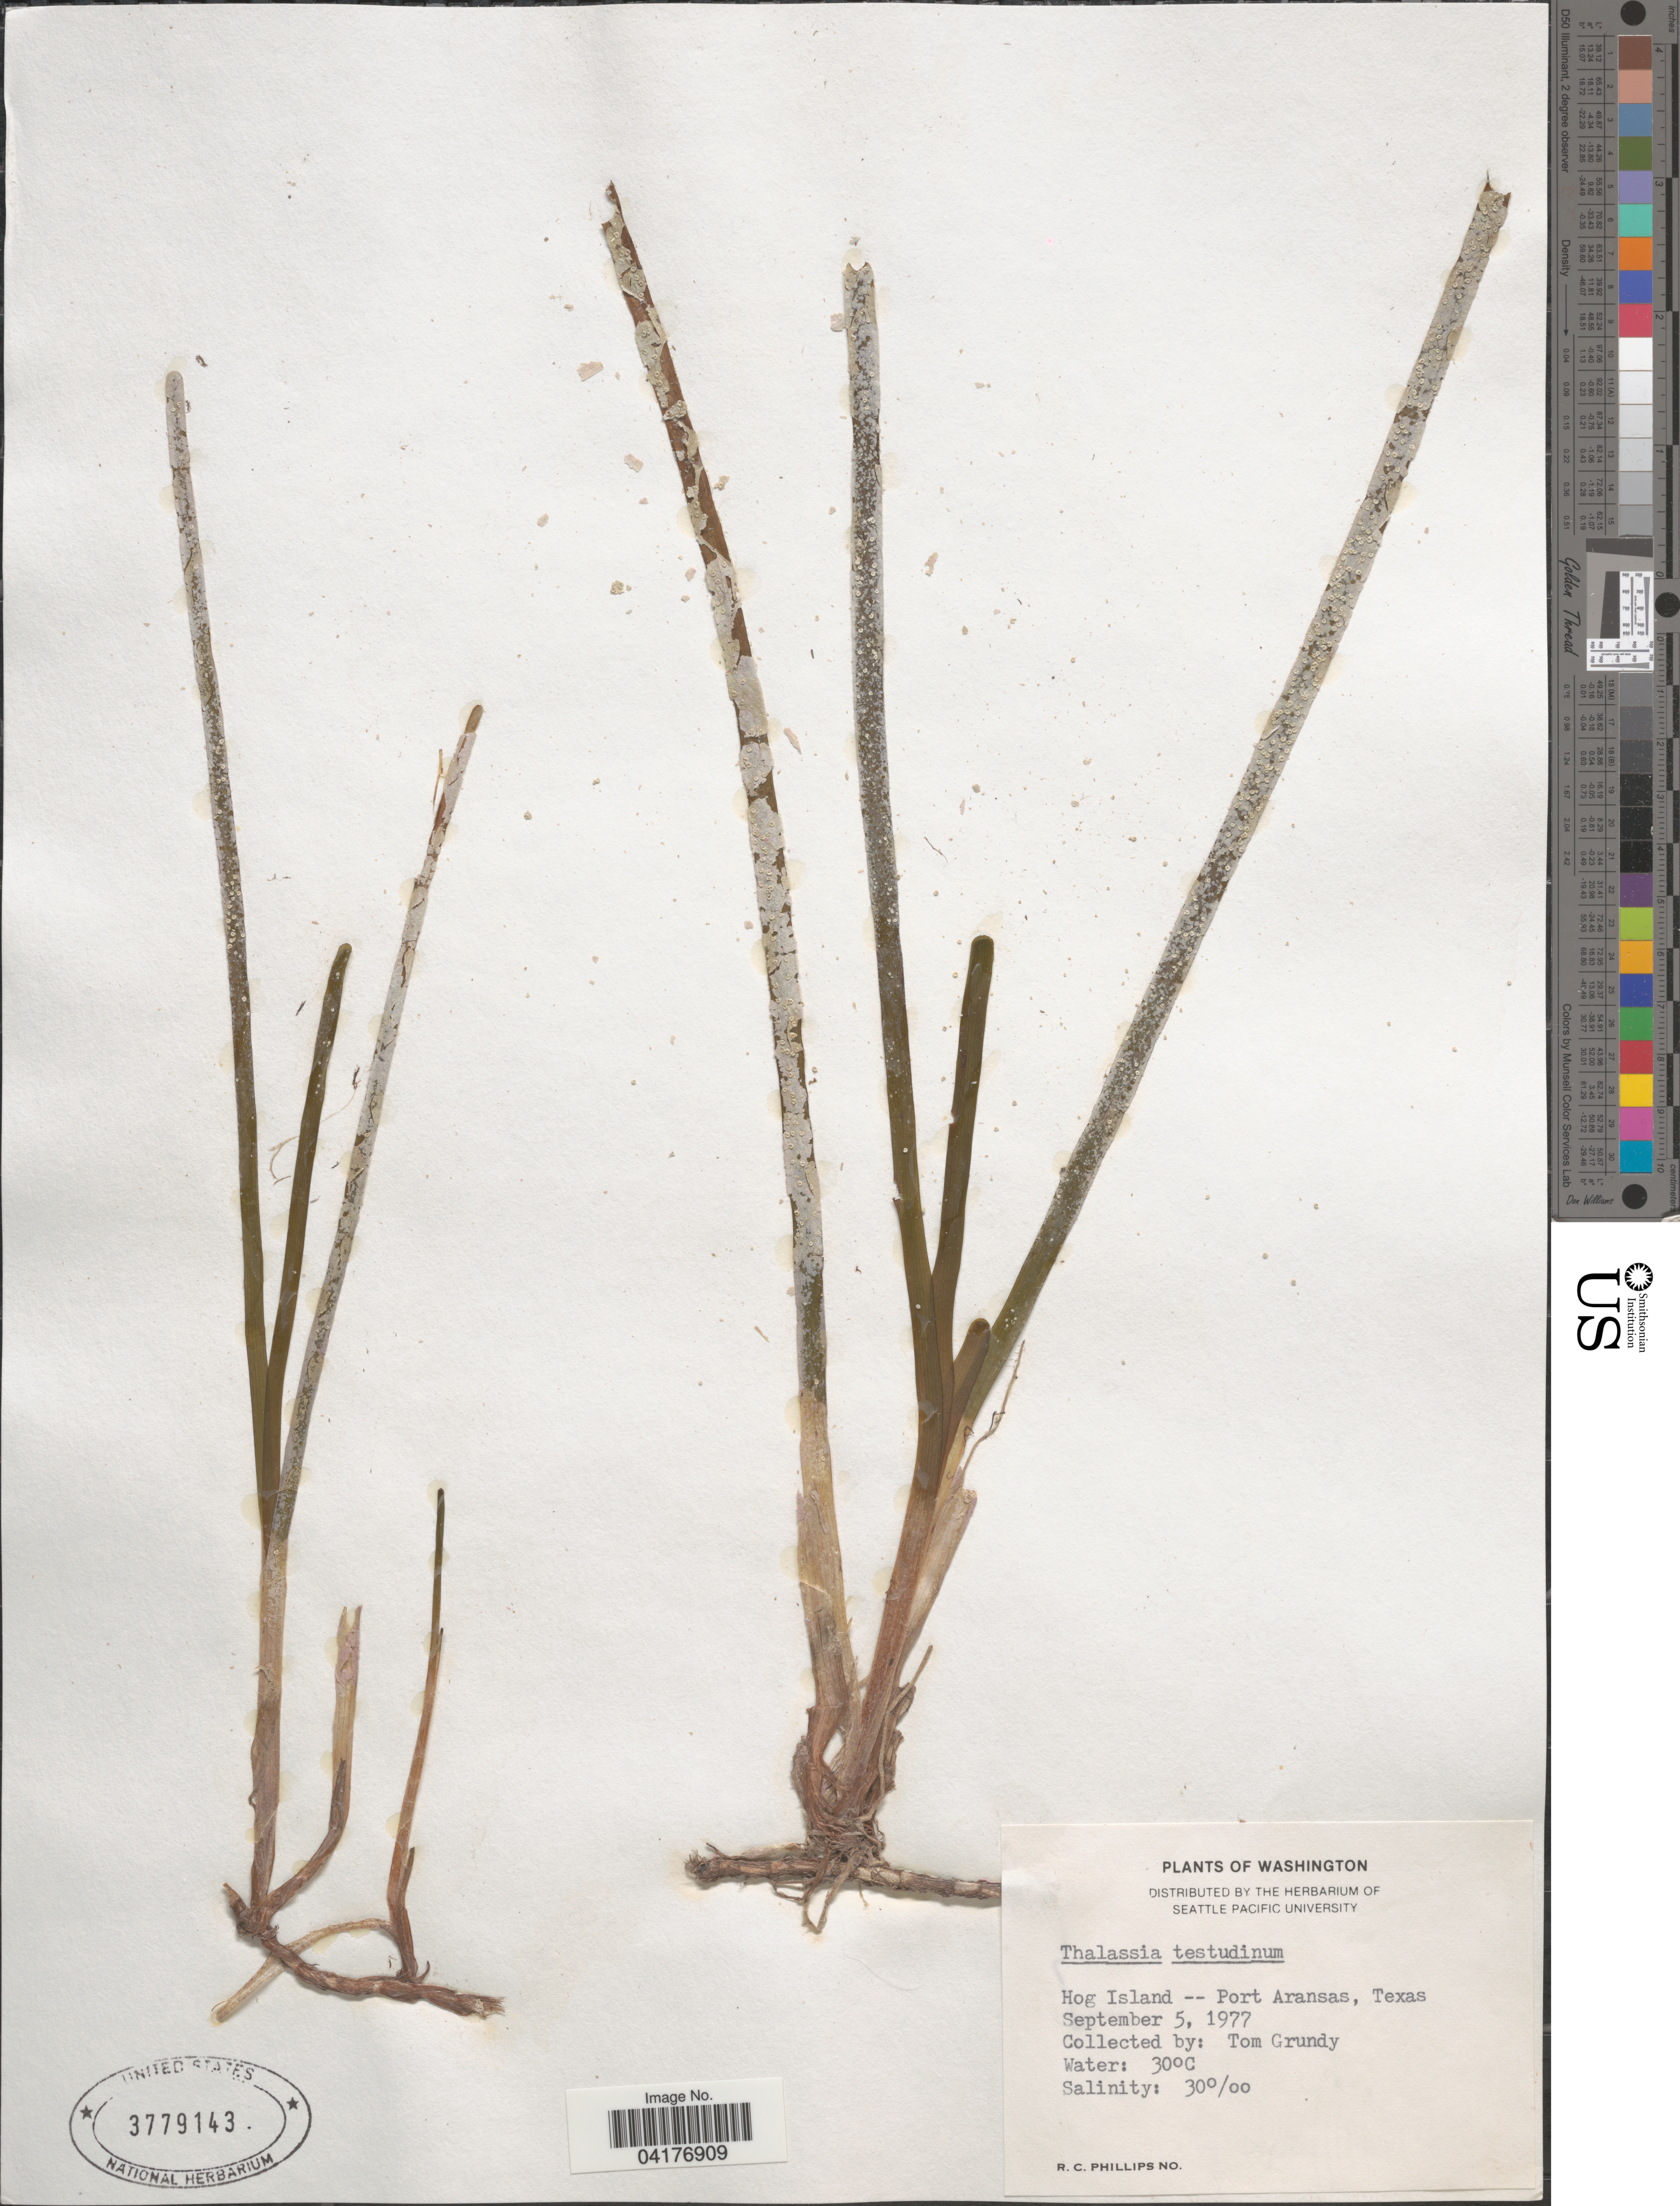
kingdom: Plantae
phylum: Tracheophyta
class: Liliopsida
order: Alismatales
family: Hydrocharitaceae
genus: Thalassia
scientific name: Thalassia testudinum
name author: Banks & Sol. ex K.D. Koenig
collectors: T. Grundy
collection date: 1977-09-05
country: United States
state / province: Texas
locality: Hog Island -- Port Aransas.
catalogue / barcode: US 3779143